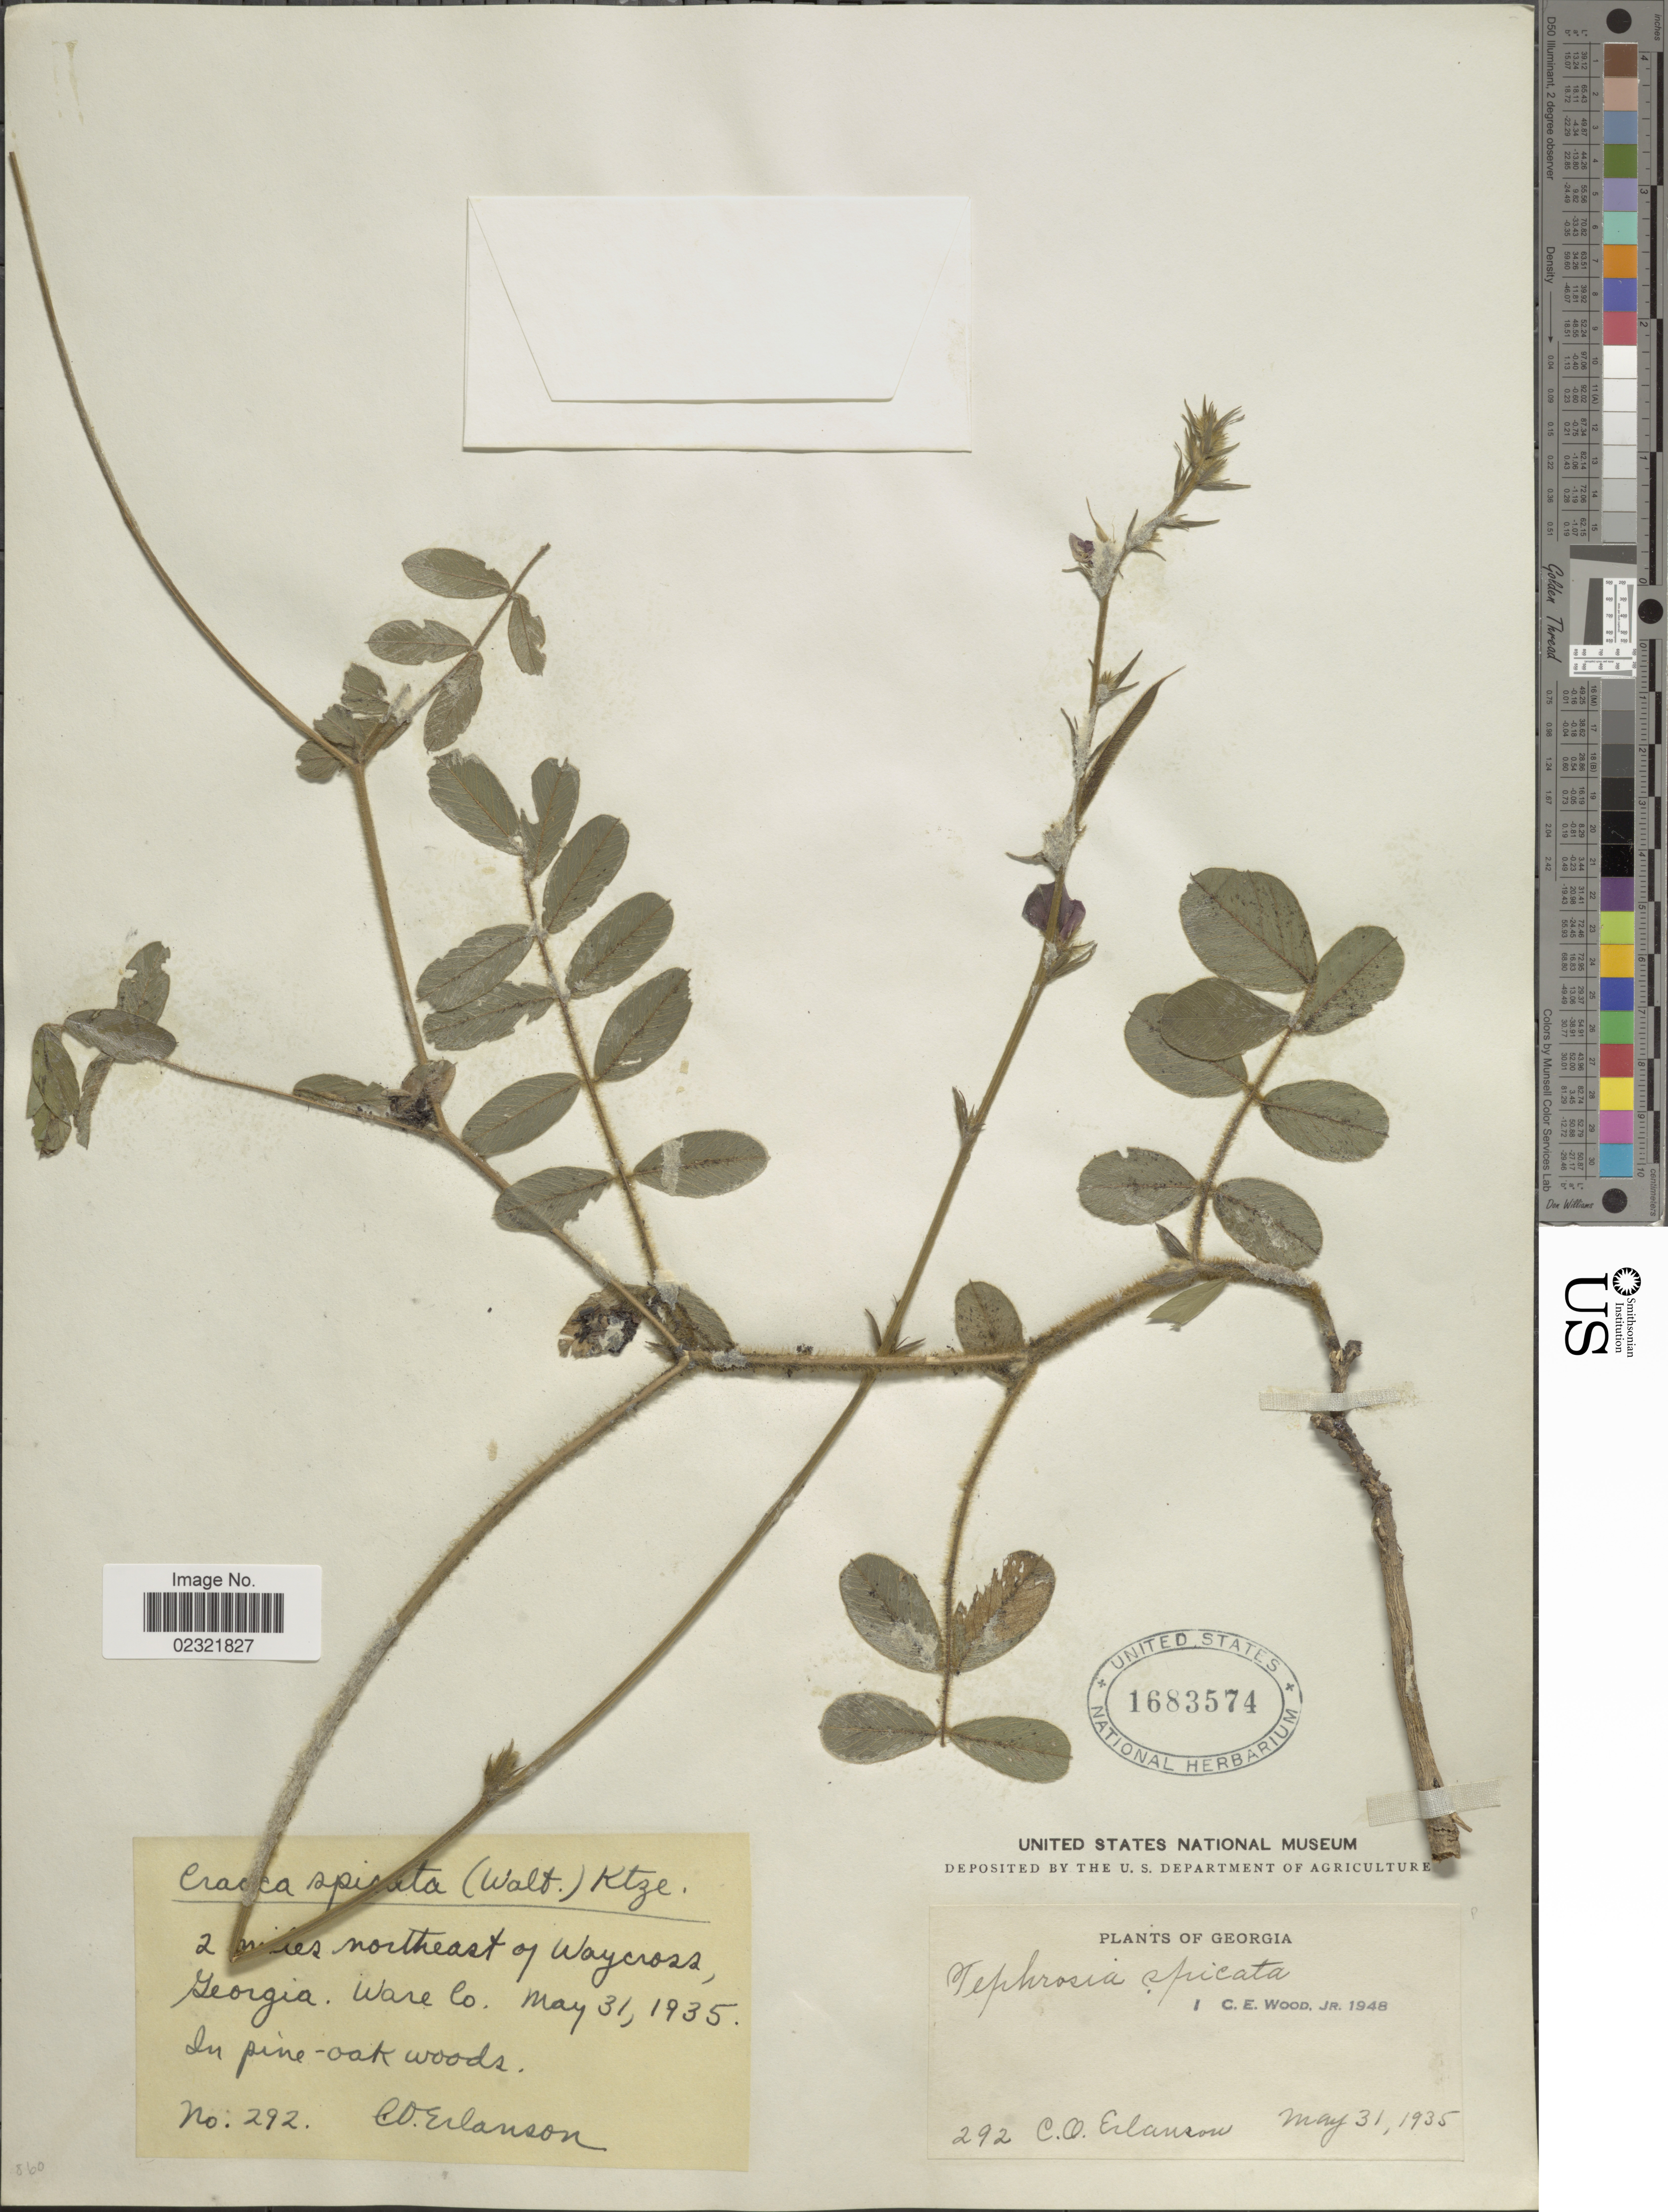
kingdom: Plantae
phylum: Tracheophyta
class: Magnoliopsida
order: Fabales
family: Fabaceae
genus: Tephrosia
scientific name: Tephrosia spicata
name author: (Walter) Torr. & A. Gray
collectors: C. O. Erlanson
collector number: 292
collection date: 1935-05-31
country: United States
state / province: Georgia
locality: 2 miles northeast of Waycross, georgia, Ware Co. In pine-oak woods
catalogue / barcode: US 1683574